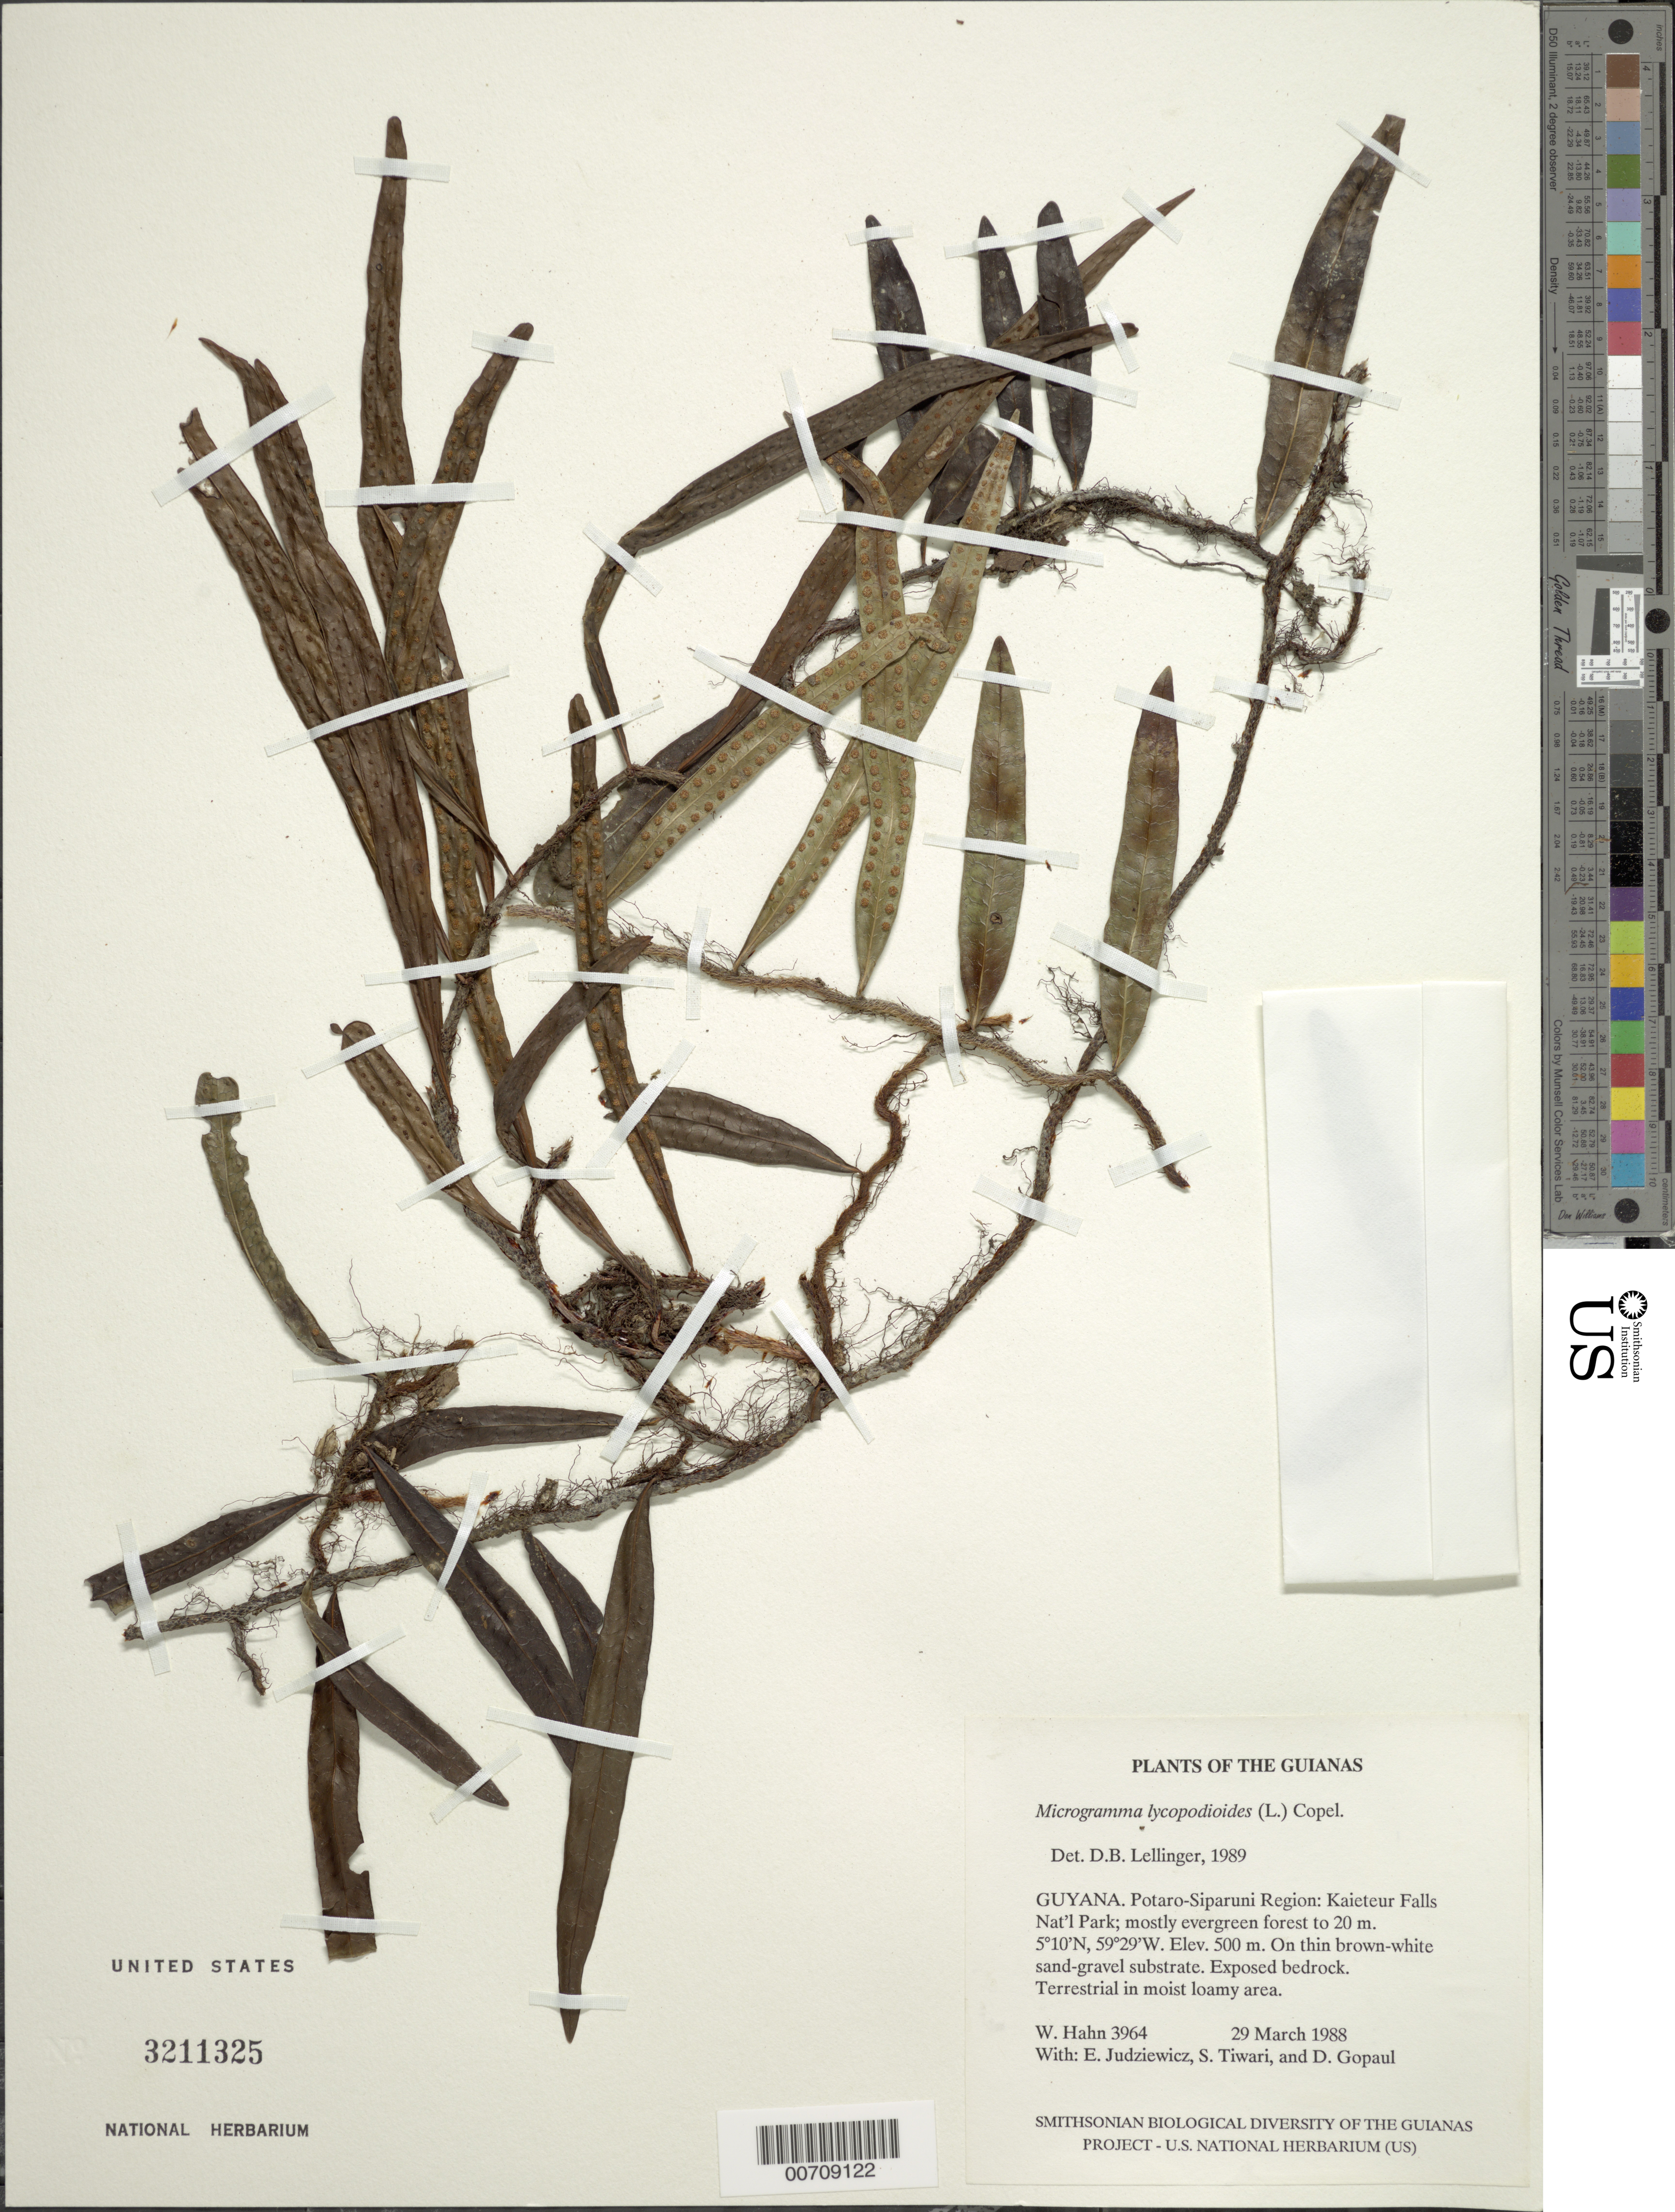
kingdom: Plantae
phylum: Tracheophyta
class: Polypodiopsida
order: Polypodiales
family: Polypodiaceae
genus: Microgramma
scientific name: Microgramma lycopodioides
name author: (L.) Copel.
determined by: Lellinger, David B., (BOT), Smithsonian Institution - National Museum of Natural History (UNITED STATES)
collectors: W. Hahn, E. J. Judziewicz, S. Tiwari & D. Gopaul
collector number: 3964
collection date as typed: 29 March 1988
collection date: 1988-03-29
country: Guyana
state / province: Potaro-Siparuni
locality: Kaieteur Falls National Park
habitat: Mostly evergreen forest to 20 m on thin brown-white sand-gravel substrate. Exposed bedrock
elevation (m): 500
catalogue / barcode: US 3211325